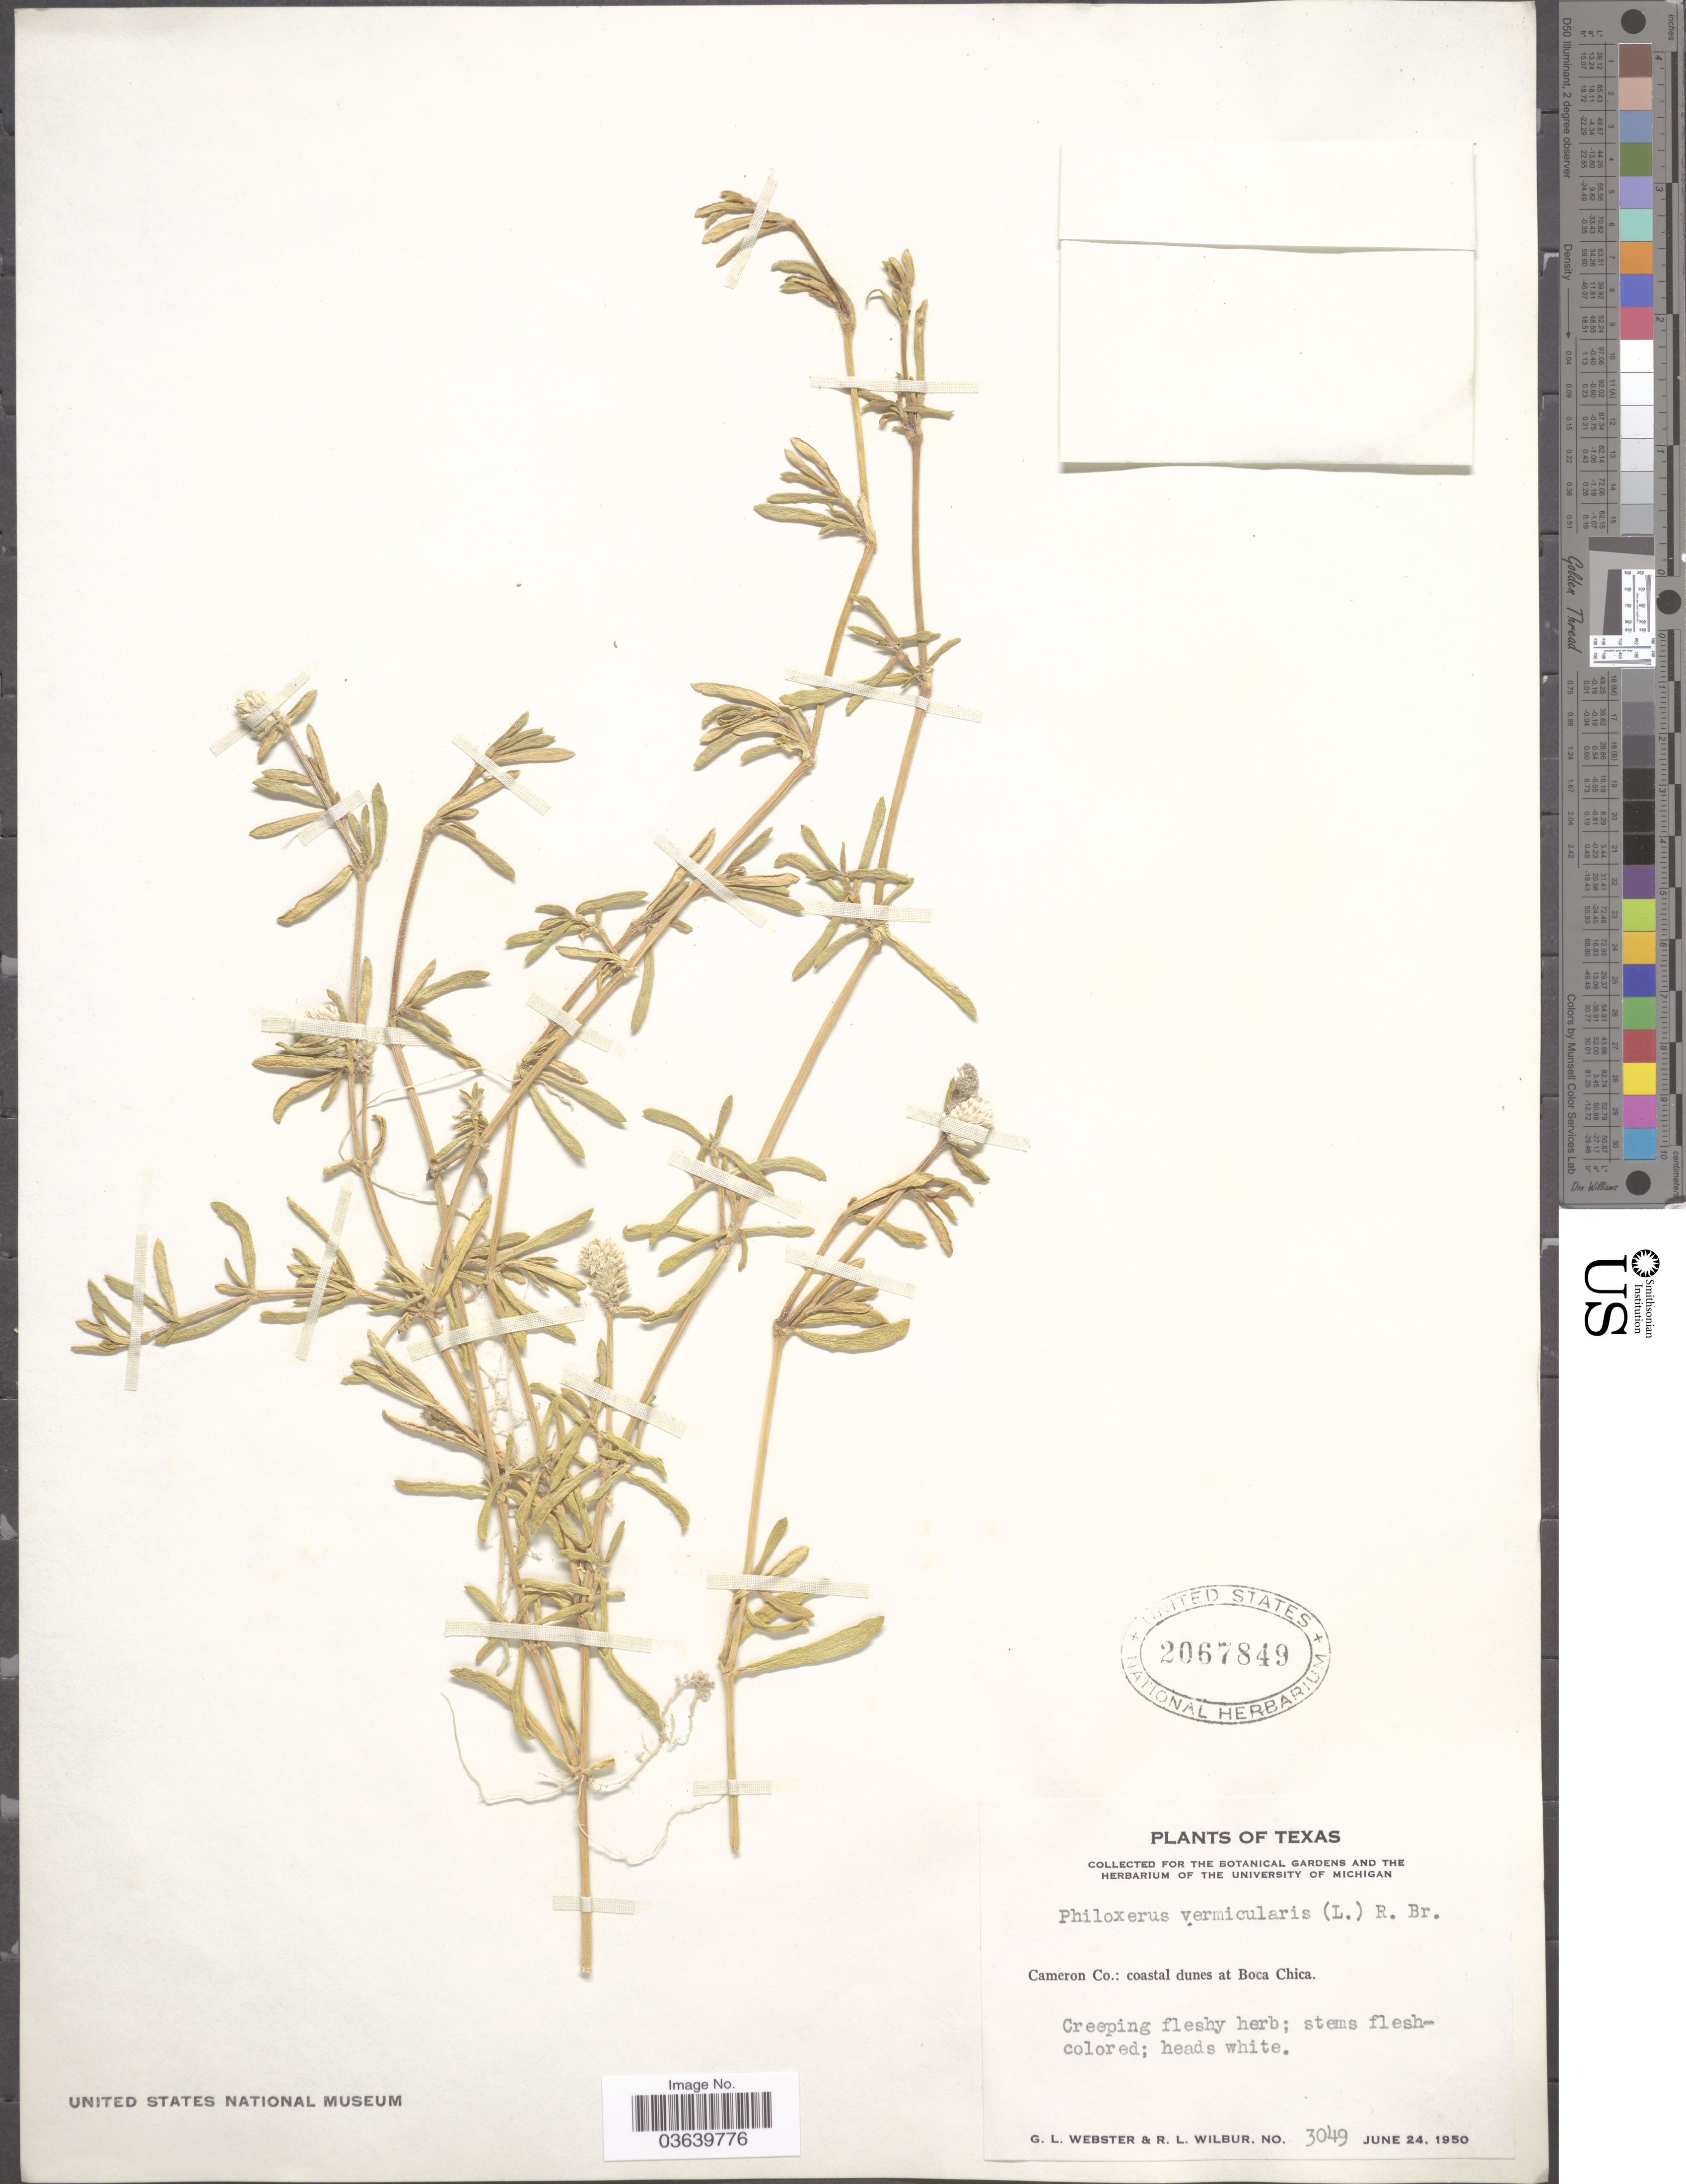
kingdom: Plantae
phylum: Tracheophyta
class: Magnoliopsida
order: Caryophyllales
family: Amaranthaceae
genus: Gomphrena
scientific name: Gomphrena vermicularis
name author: L.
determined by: Strong, Mark T., (BOT), Smithsonian Institution - National Museum of Natural History (UNITED STATES)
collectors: G. L. Webster & R. L. Wilbur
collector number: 3049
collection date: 1950-06-24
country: United States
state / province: Texas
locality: Cameron Co.: coastal dunes at Boca Chica.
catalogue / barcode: US 2067849